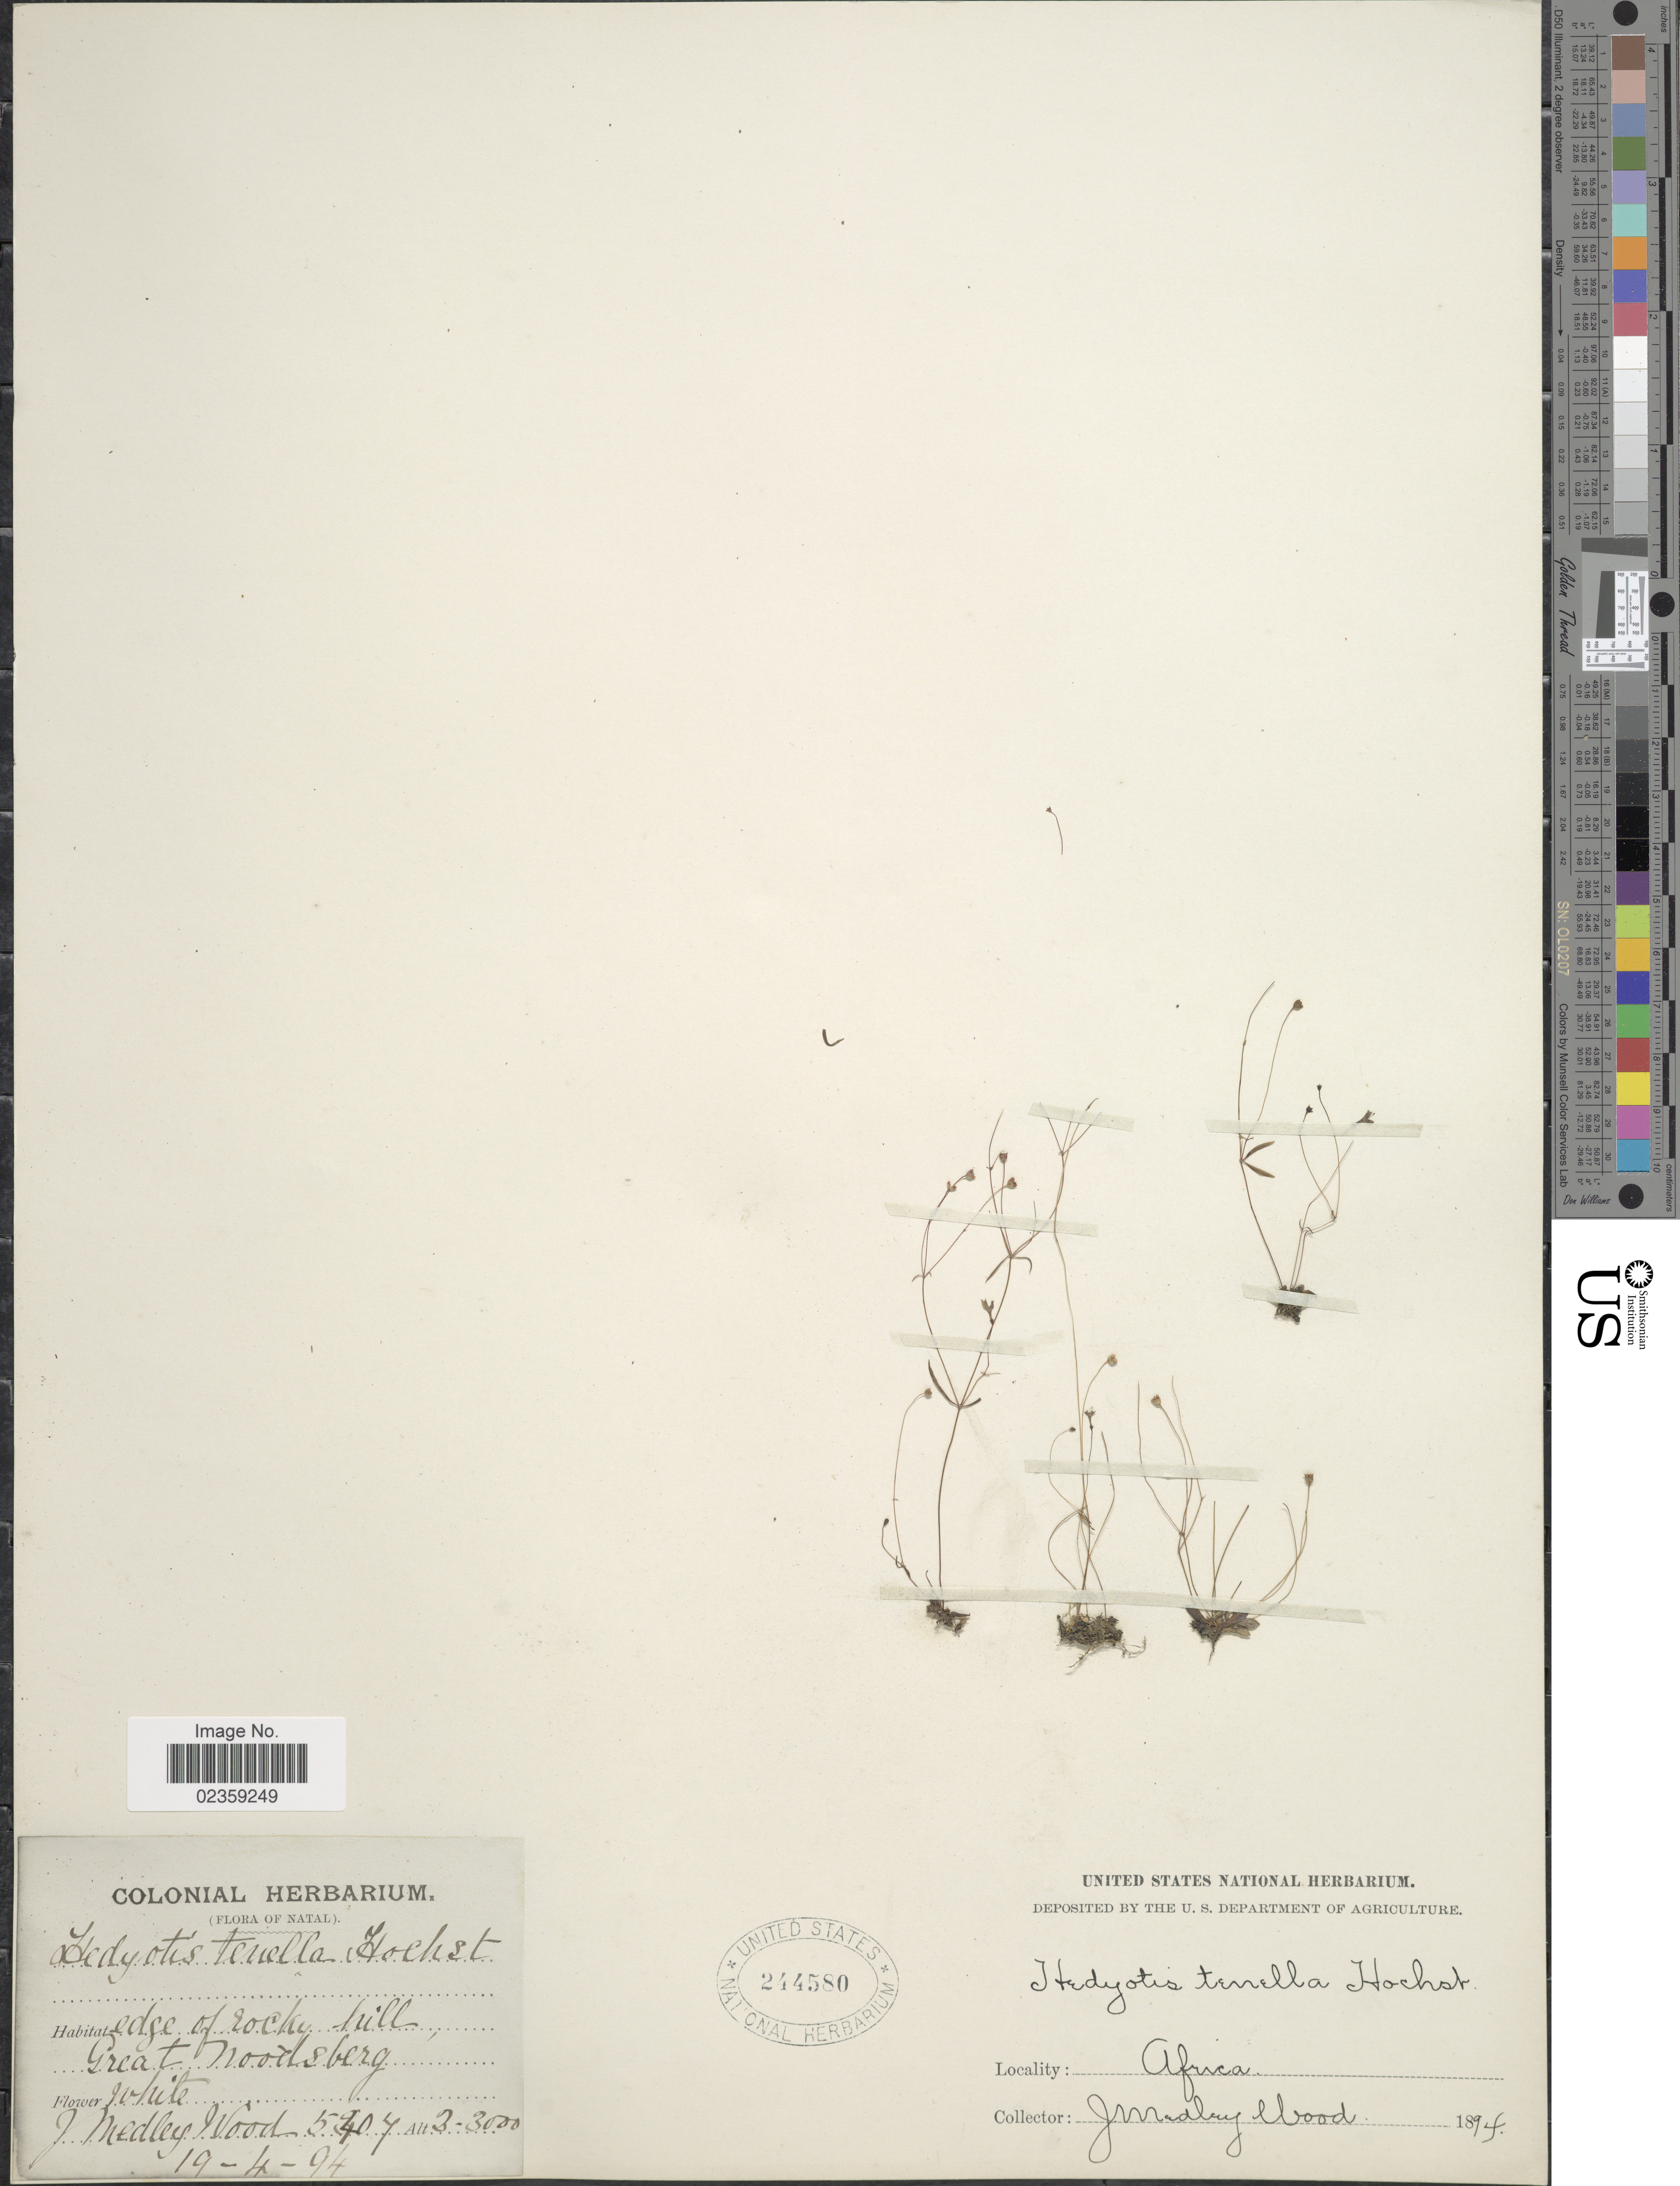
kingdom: Plantae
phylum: Tracheophyta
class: Magnoliopsida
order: Gentianales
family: Rubiaceae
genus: Oldenlandia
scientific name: Oldenlandia tenella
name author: (Hochst.) Kuntze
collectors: J. Medley Wood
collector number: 5407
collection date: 1894-04-19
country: South Africa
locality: Edge of rocky hill, Great Noodsberg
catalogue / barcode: US 244580